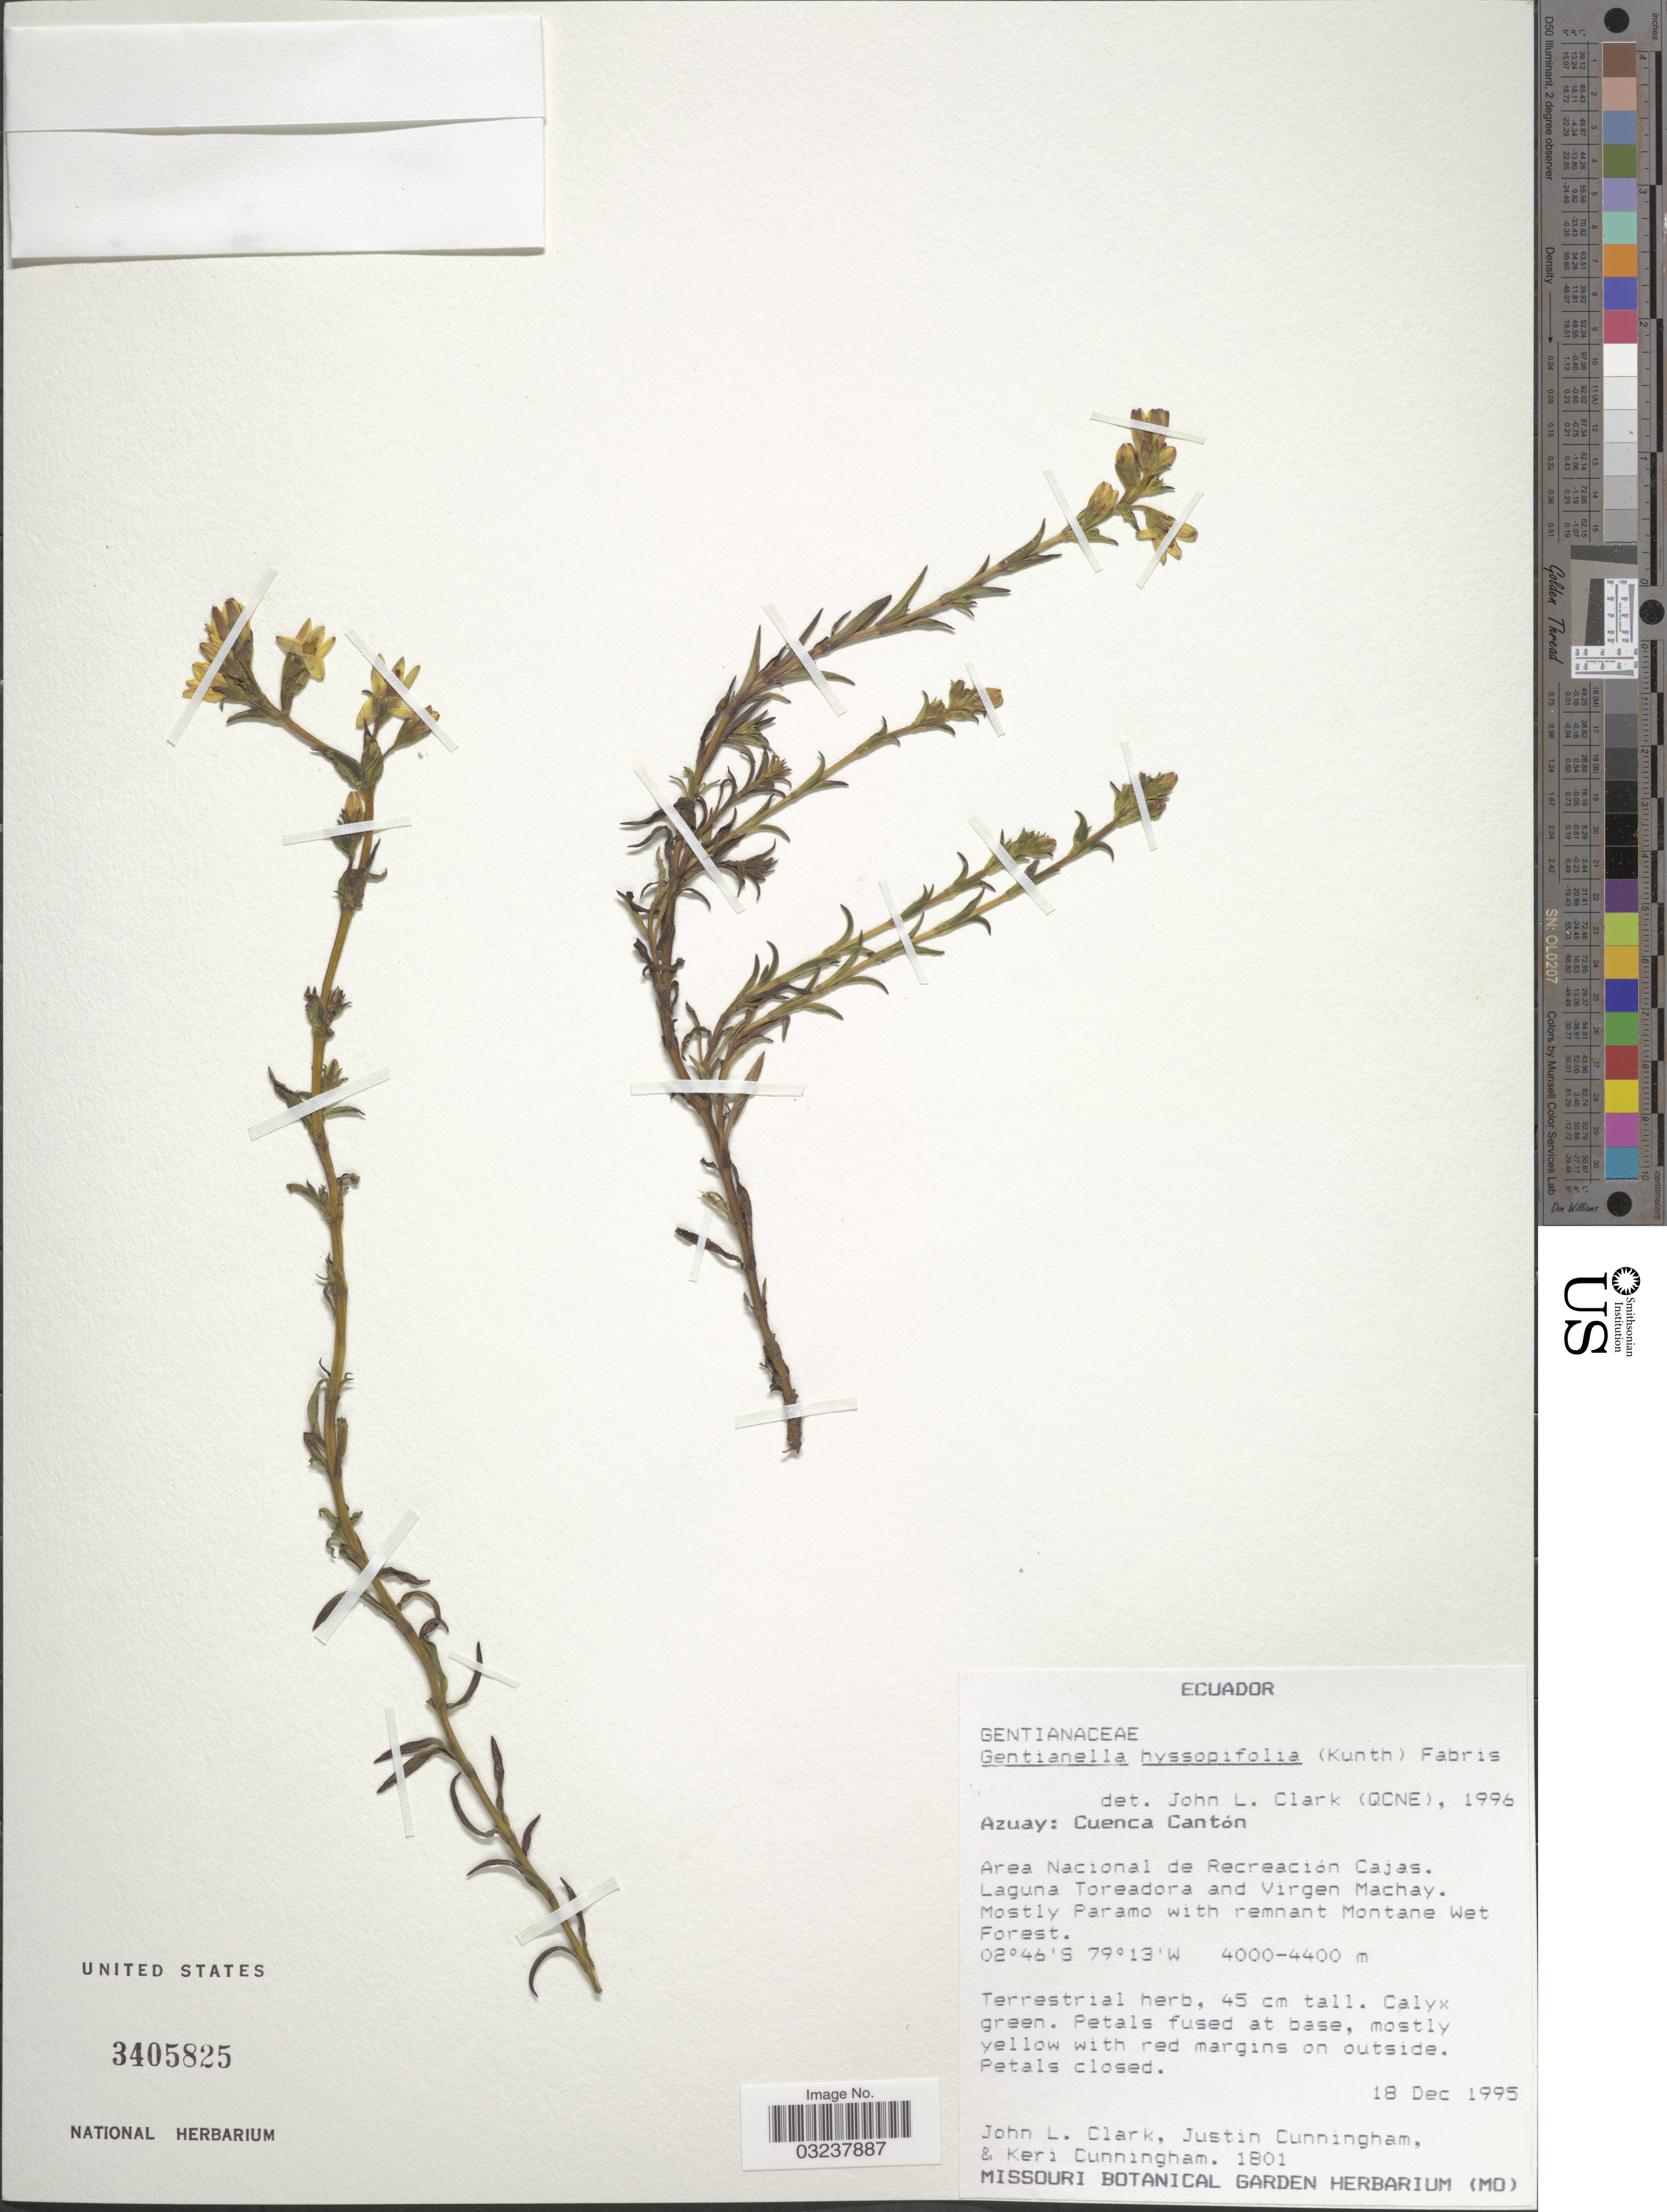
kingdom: Plantae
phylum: Tracheophyta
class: Magnoliopsida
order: Gentianales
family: Gentianaceae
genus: Gentianella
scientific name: Gentianella hyssopifolia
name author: (Kunth) Fabris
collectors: J. L. Clark, J. Cunningham & K. Cunningham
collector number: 1801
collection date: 1995-12-18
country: Ecuador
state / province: Azuay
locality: Cuenca Cantón. Area Nacional de Recreación Cajas. Laguna Toreadora and Virgen Machay.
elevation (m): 4000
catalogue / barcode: US 3405825